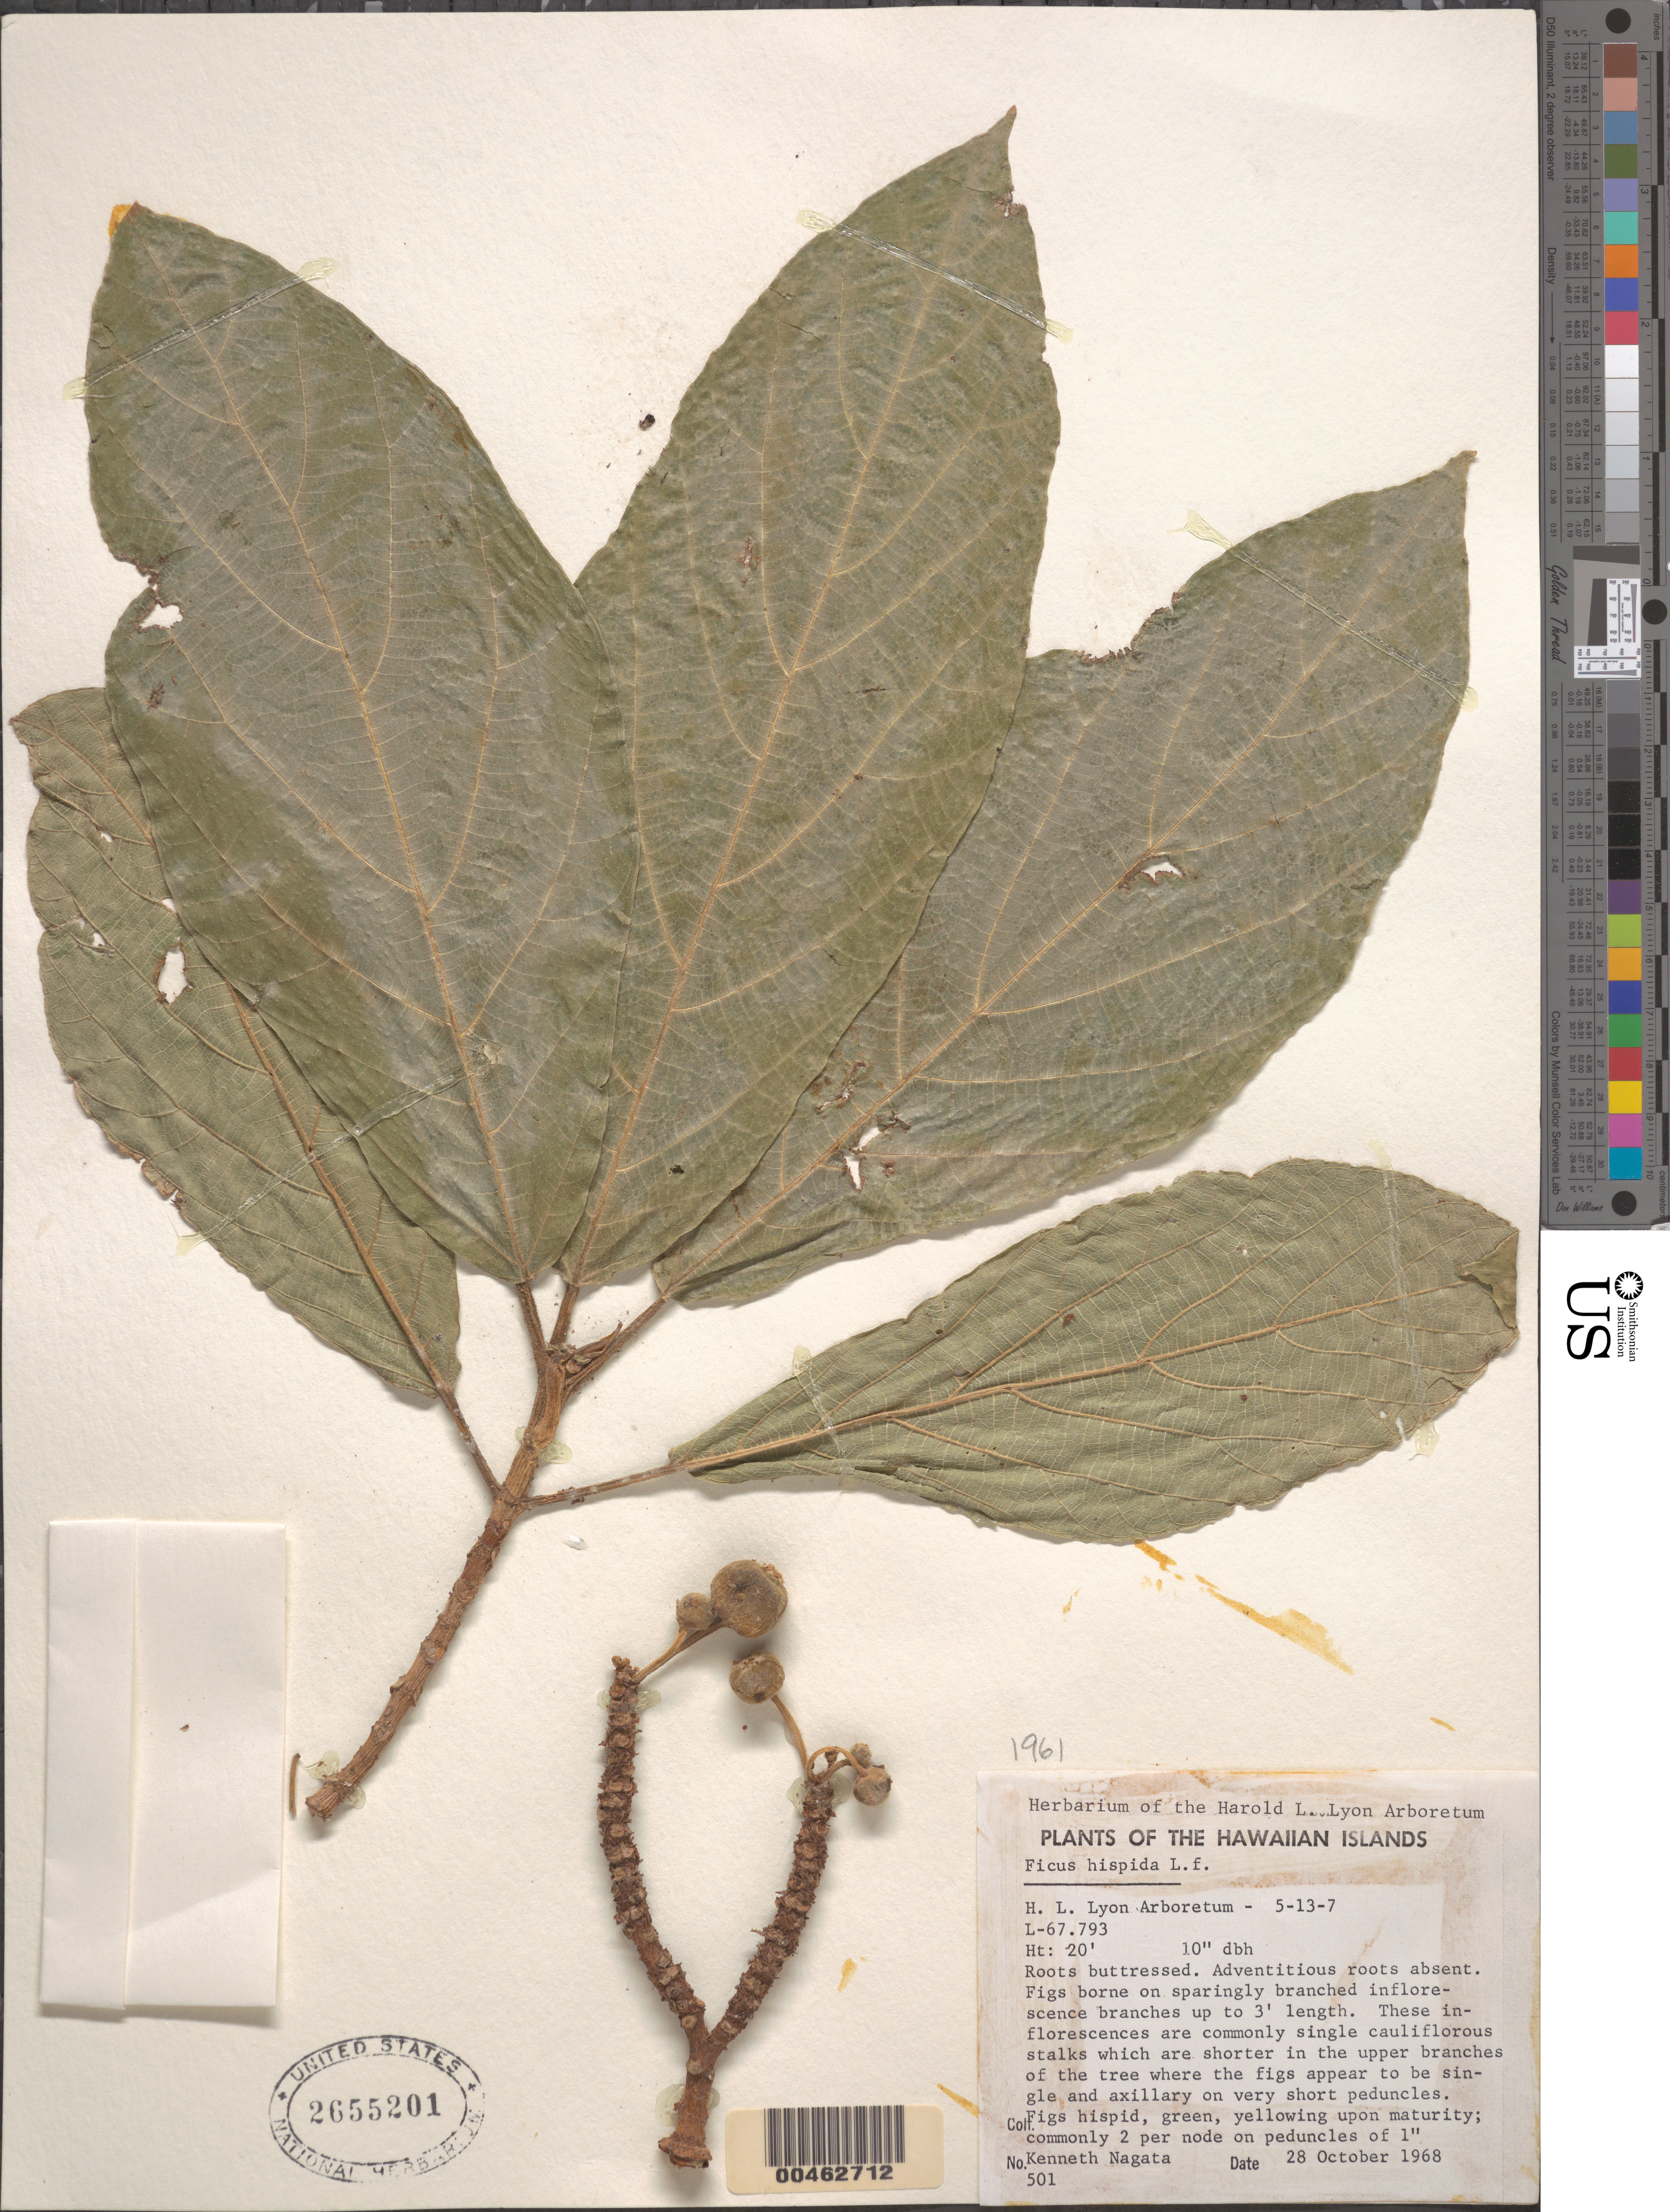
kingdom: Plantae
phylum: Tracheophyta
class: Magnoliopsida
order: Rosales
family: Moraceae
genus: Ficus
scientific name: Ficus hispida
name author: L. f.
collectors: K. Nagata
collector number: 501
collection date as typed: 28 Oct 1968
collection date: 1968-10-28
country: United States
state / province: Hawaii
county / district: Honolulu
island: Oahu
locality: H.L. Lyon Arboretum, Honolulu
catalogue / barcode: US 2655201